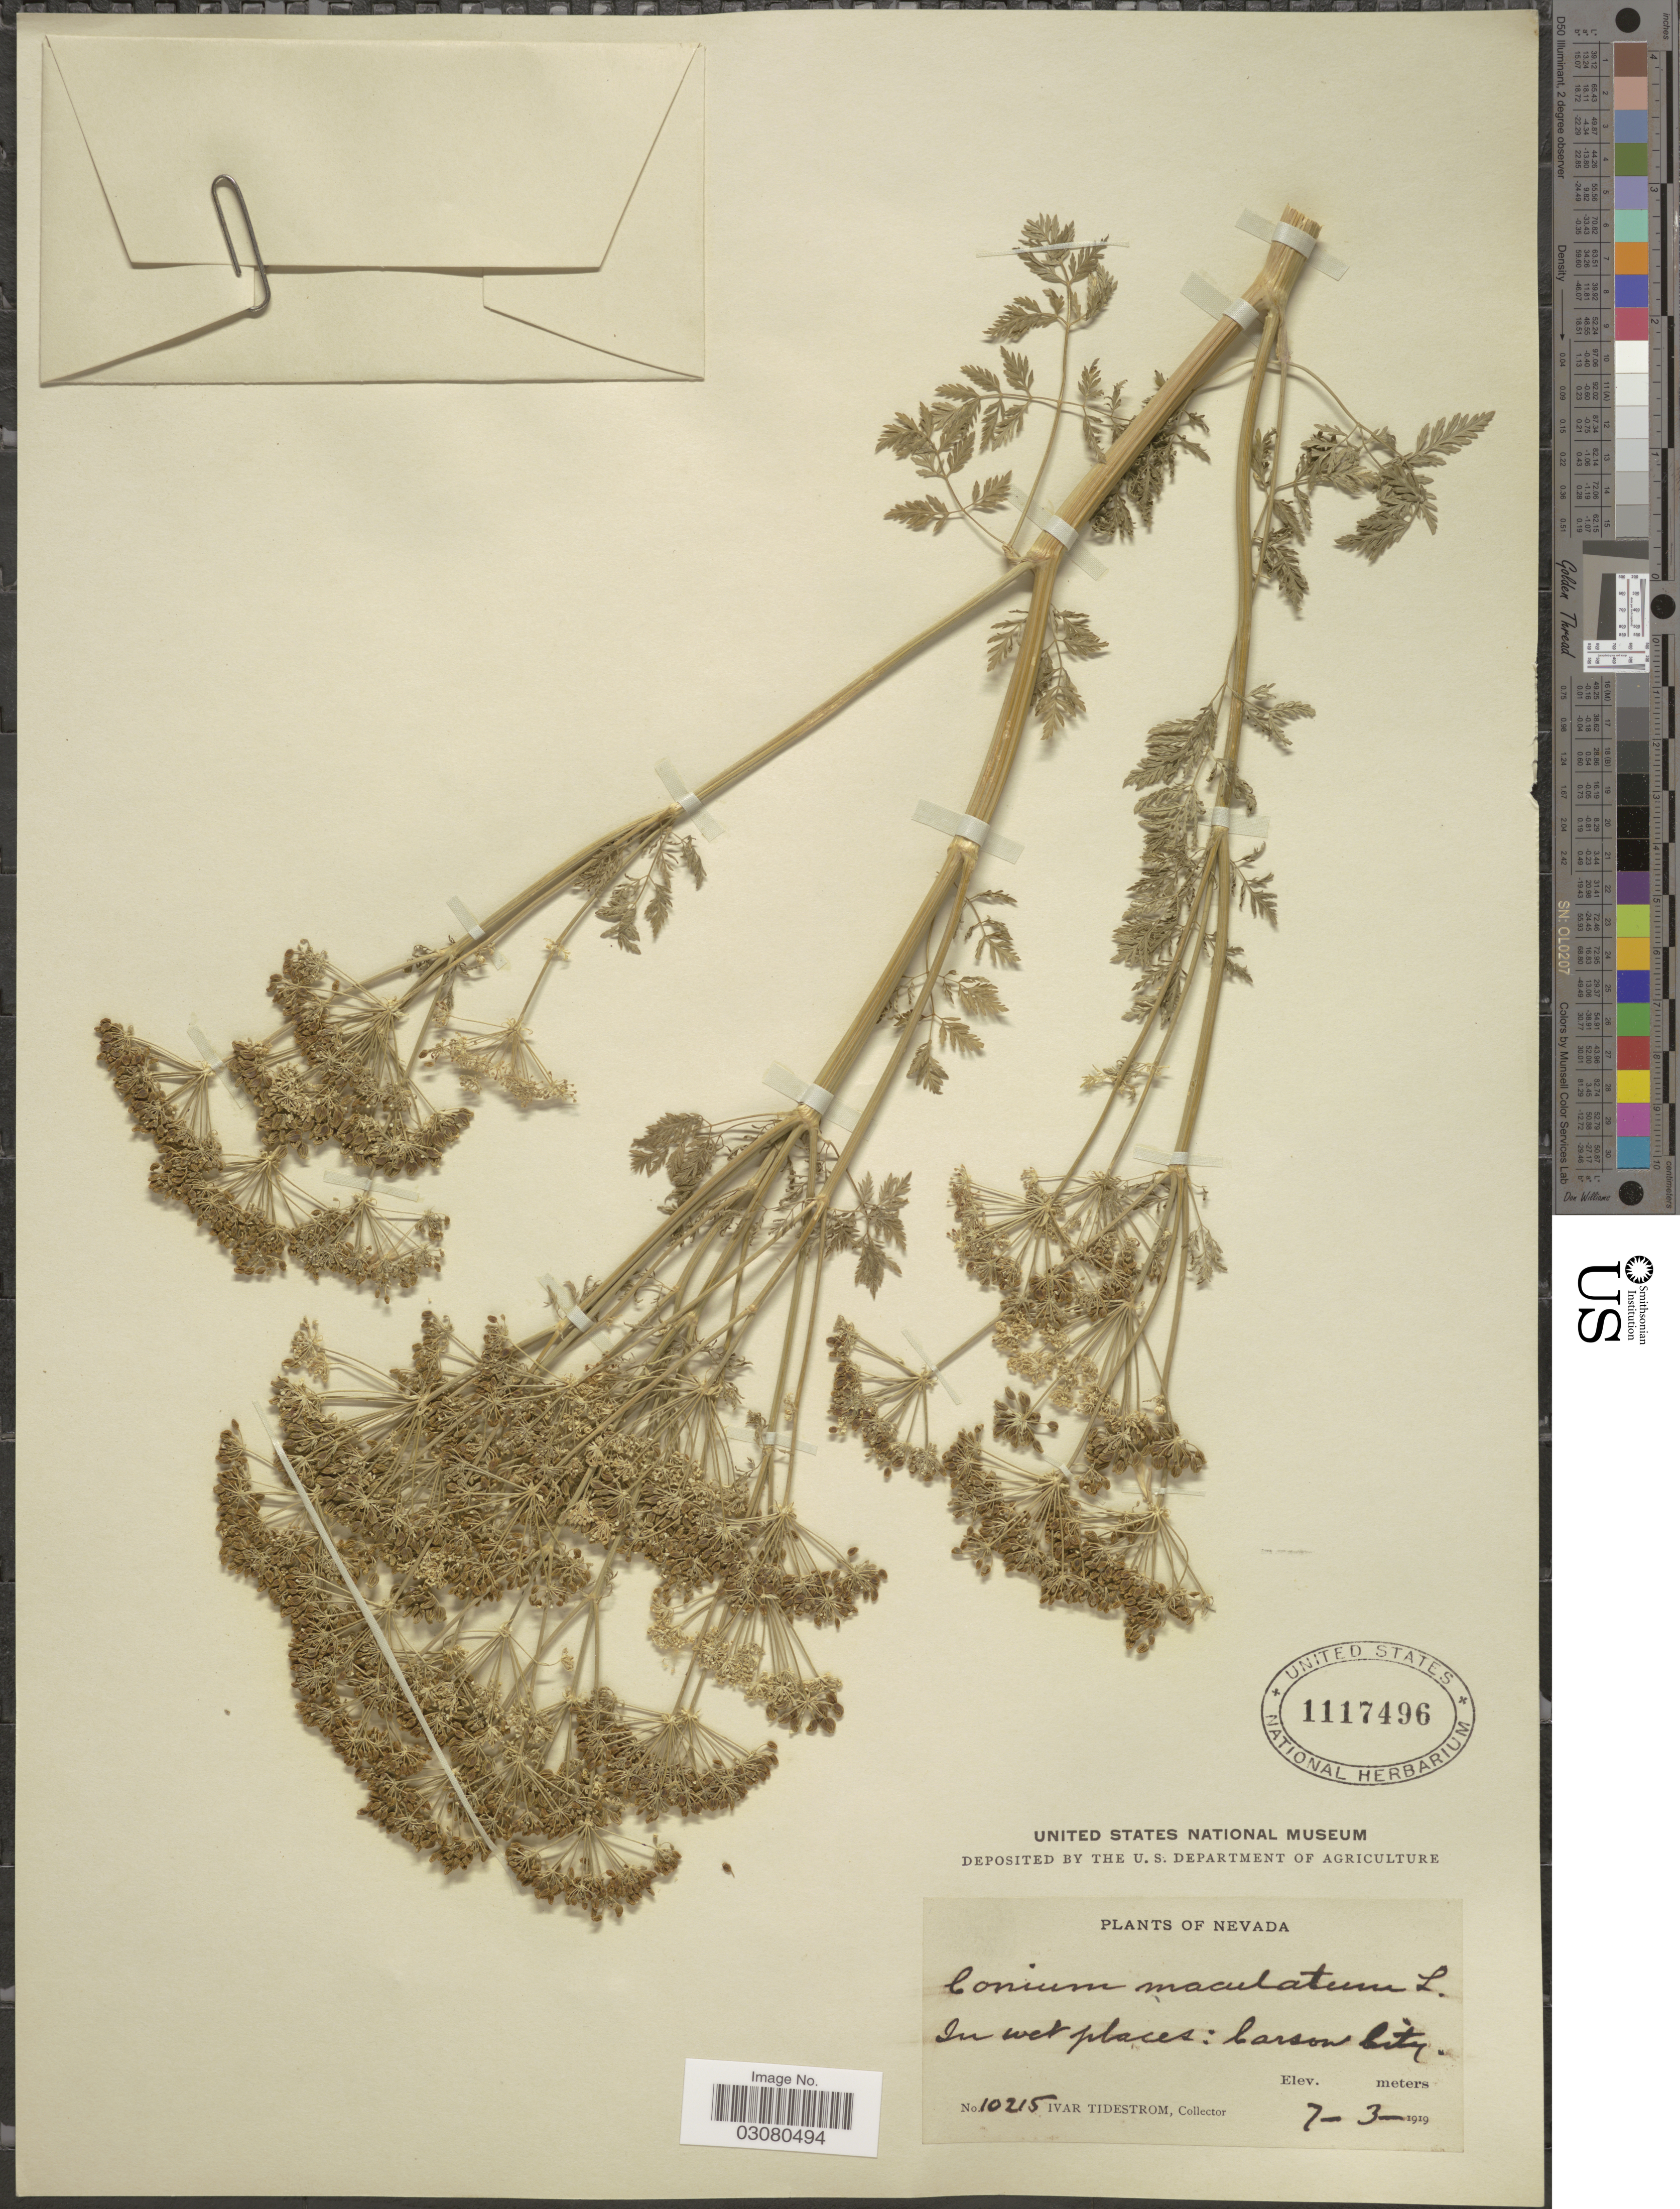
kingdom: Plantae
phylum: Tracheophyta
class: Magnoliopsida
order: Apiales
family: Apiaceae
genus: Conium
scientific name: Conium maculatum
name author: L.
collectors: I. F. Tidestrom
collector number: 10215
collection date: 1919-07-03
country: United States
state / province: Nevada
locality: Carson City.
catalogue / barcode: US 1117496